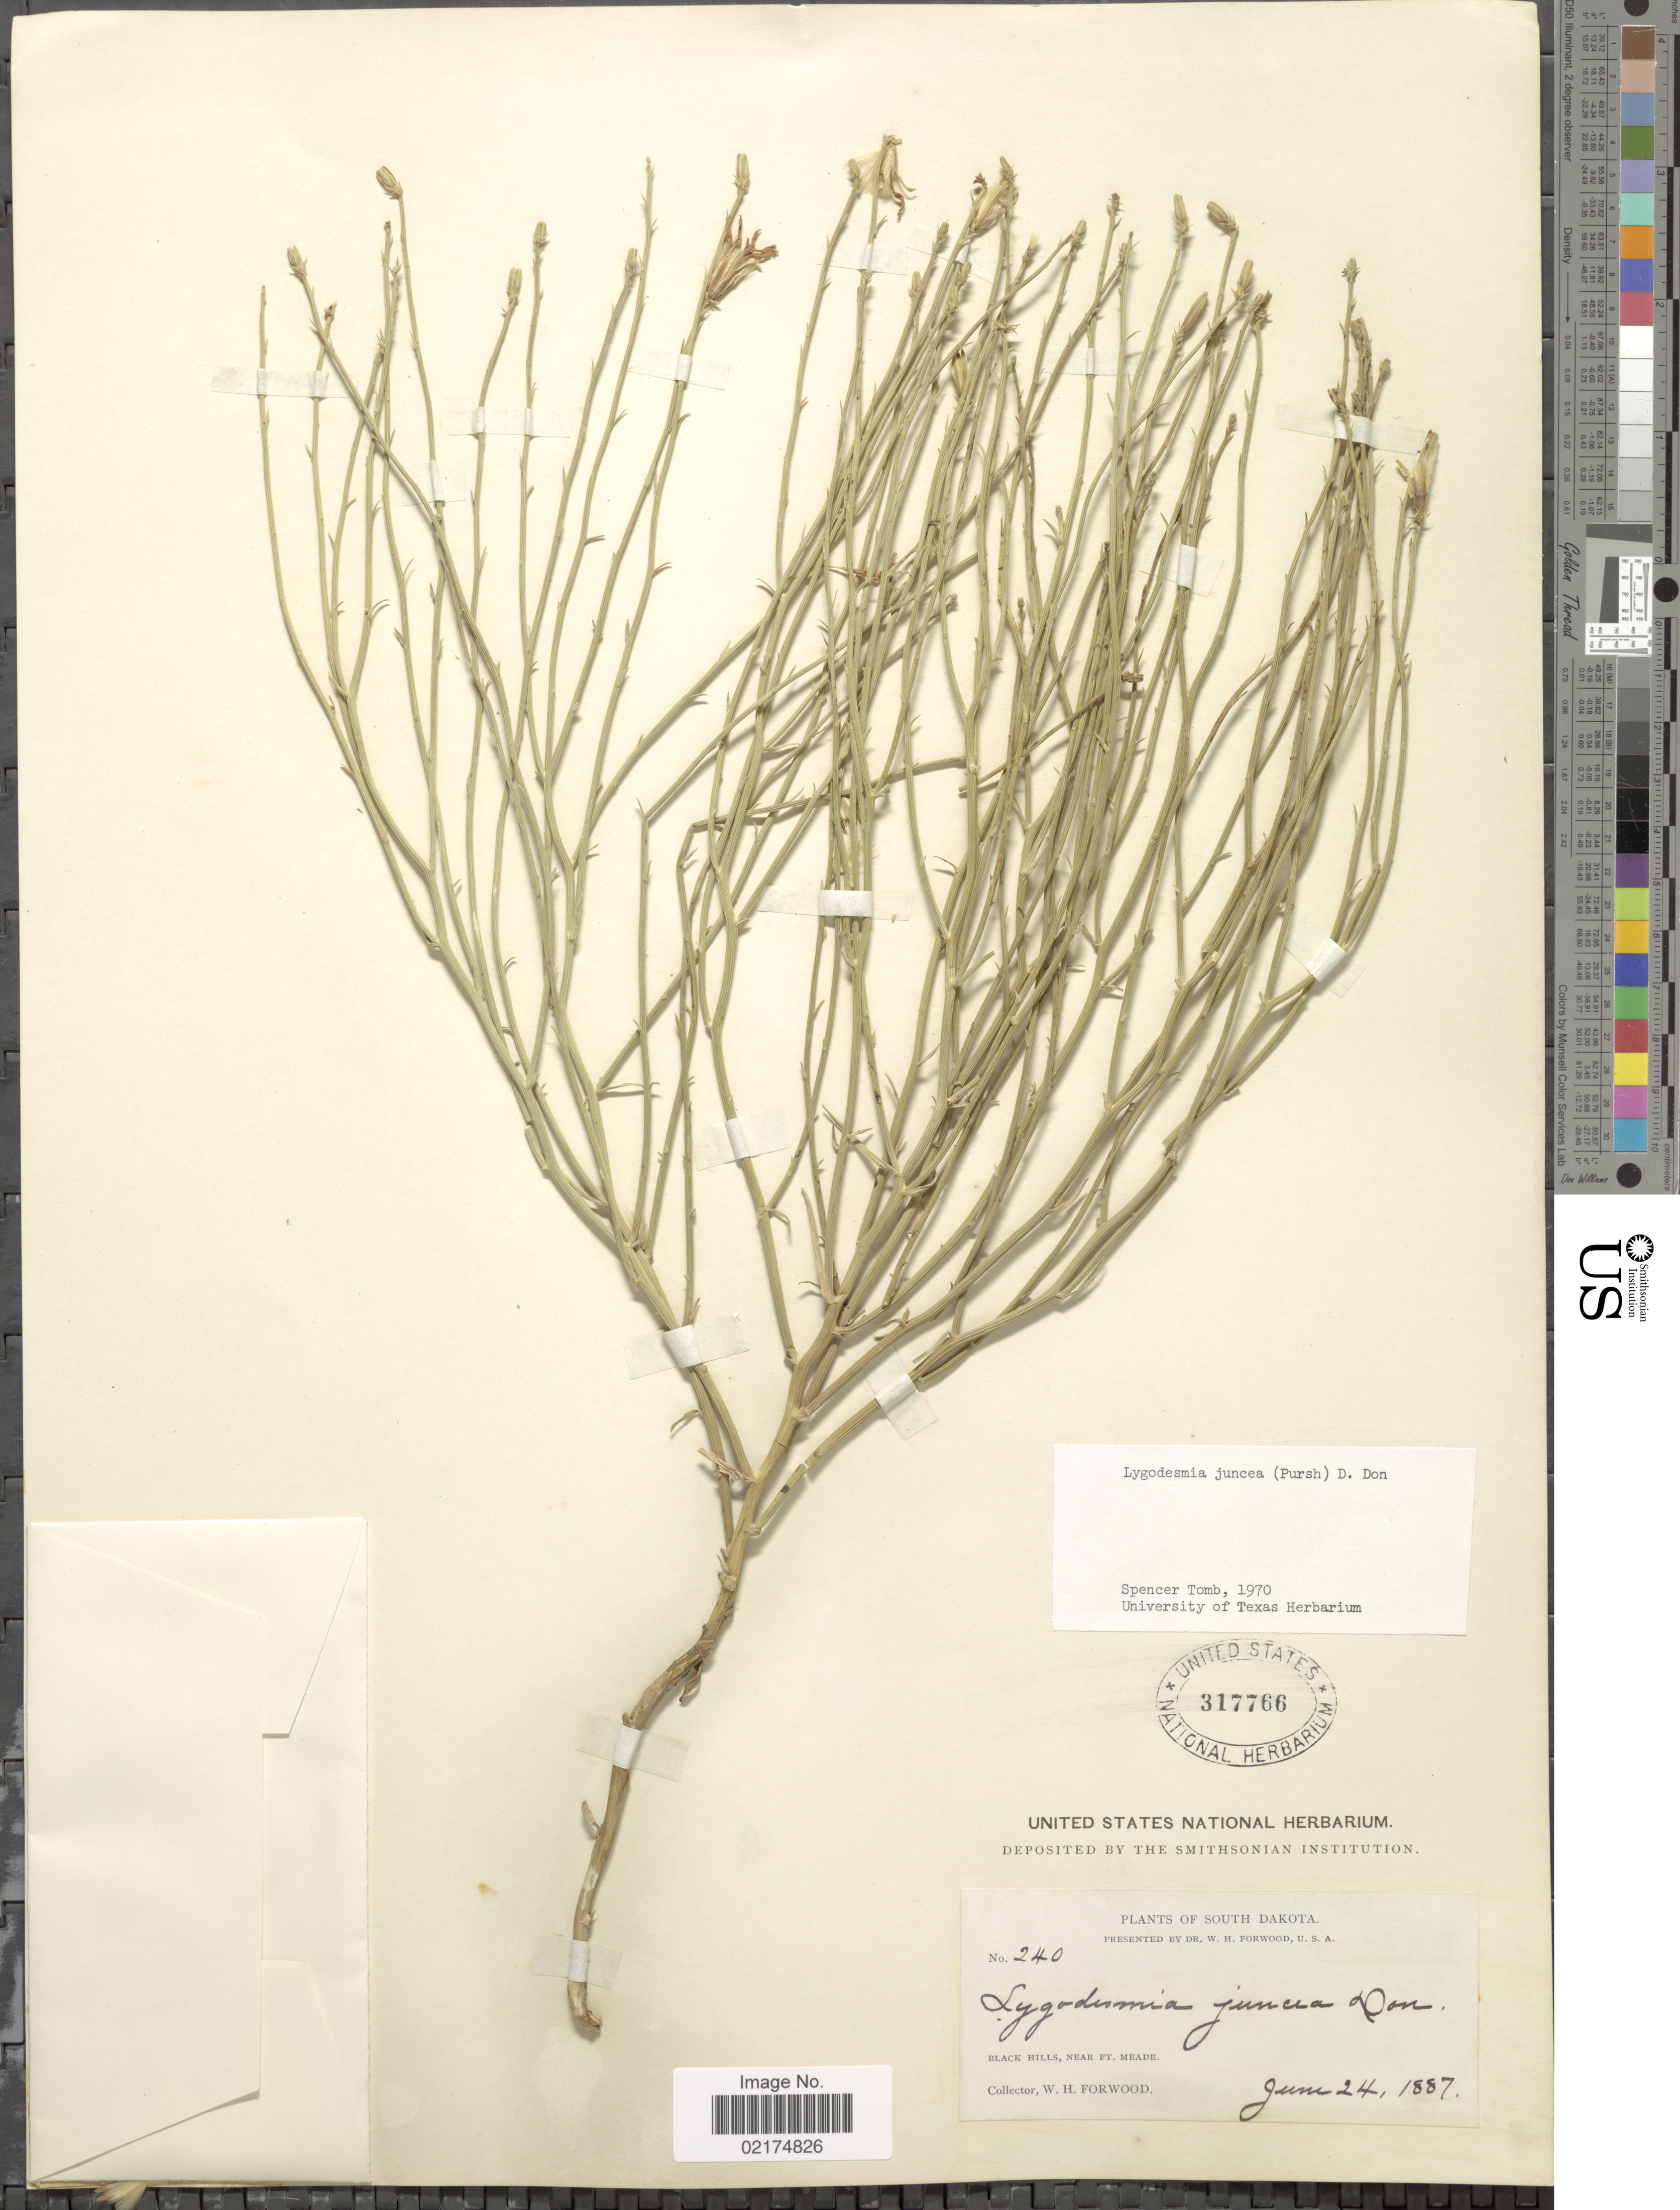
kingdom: Plantae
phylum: Tracheophyta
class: Magnoliopsida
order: Asterales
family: Asteraceae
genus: Lygodesmia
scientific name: Lygodesmia juncea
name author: D. Don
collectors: W. Forwood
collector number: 240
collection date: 1887-06-24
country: United States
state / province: South Dakota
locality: Black Hills, Near Ft. Meade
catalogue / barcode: US 317766